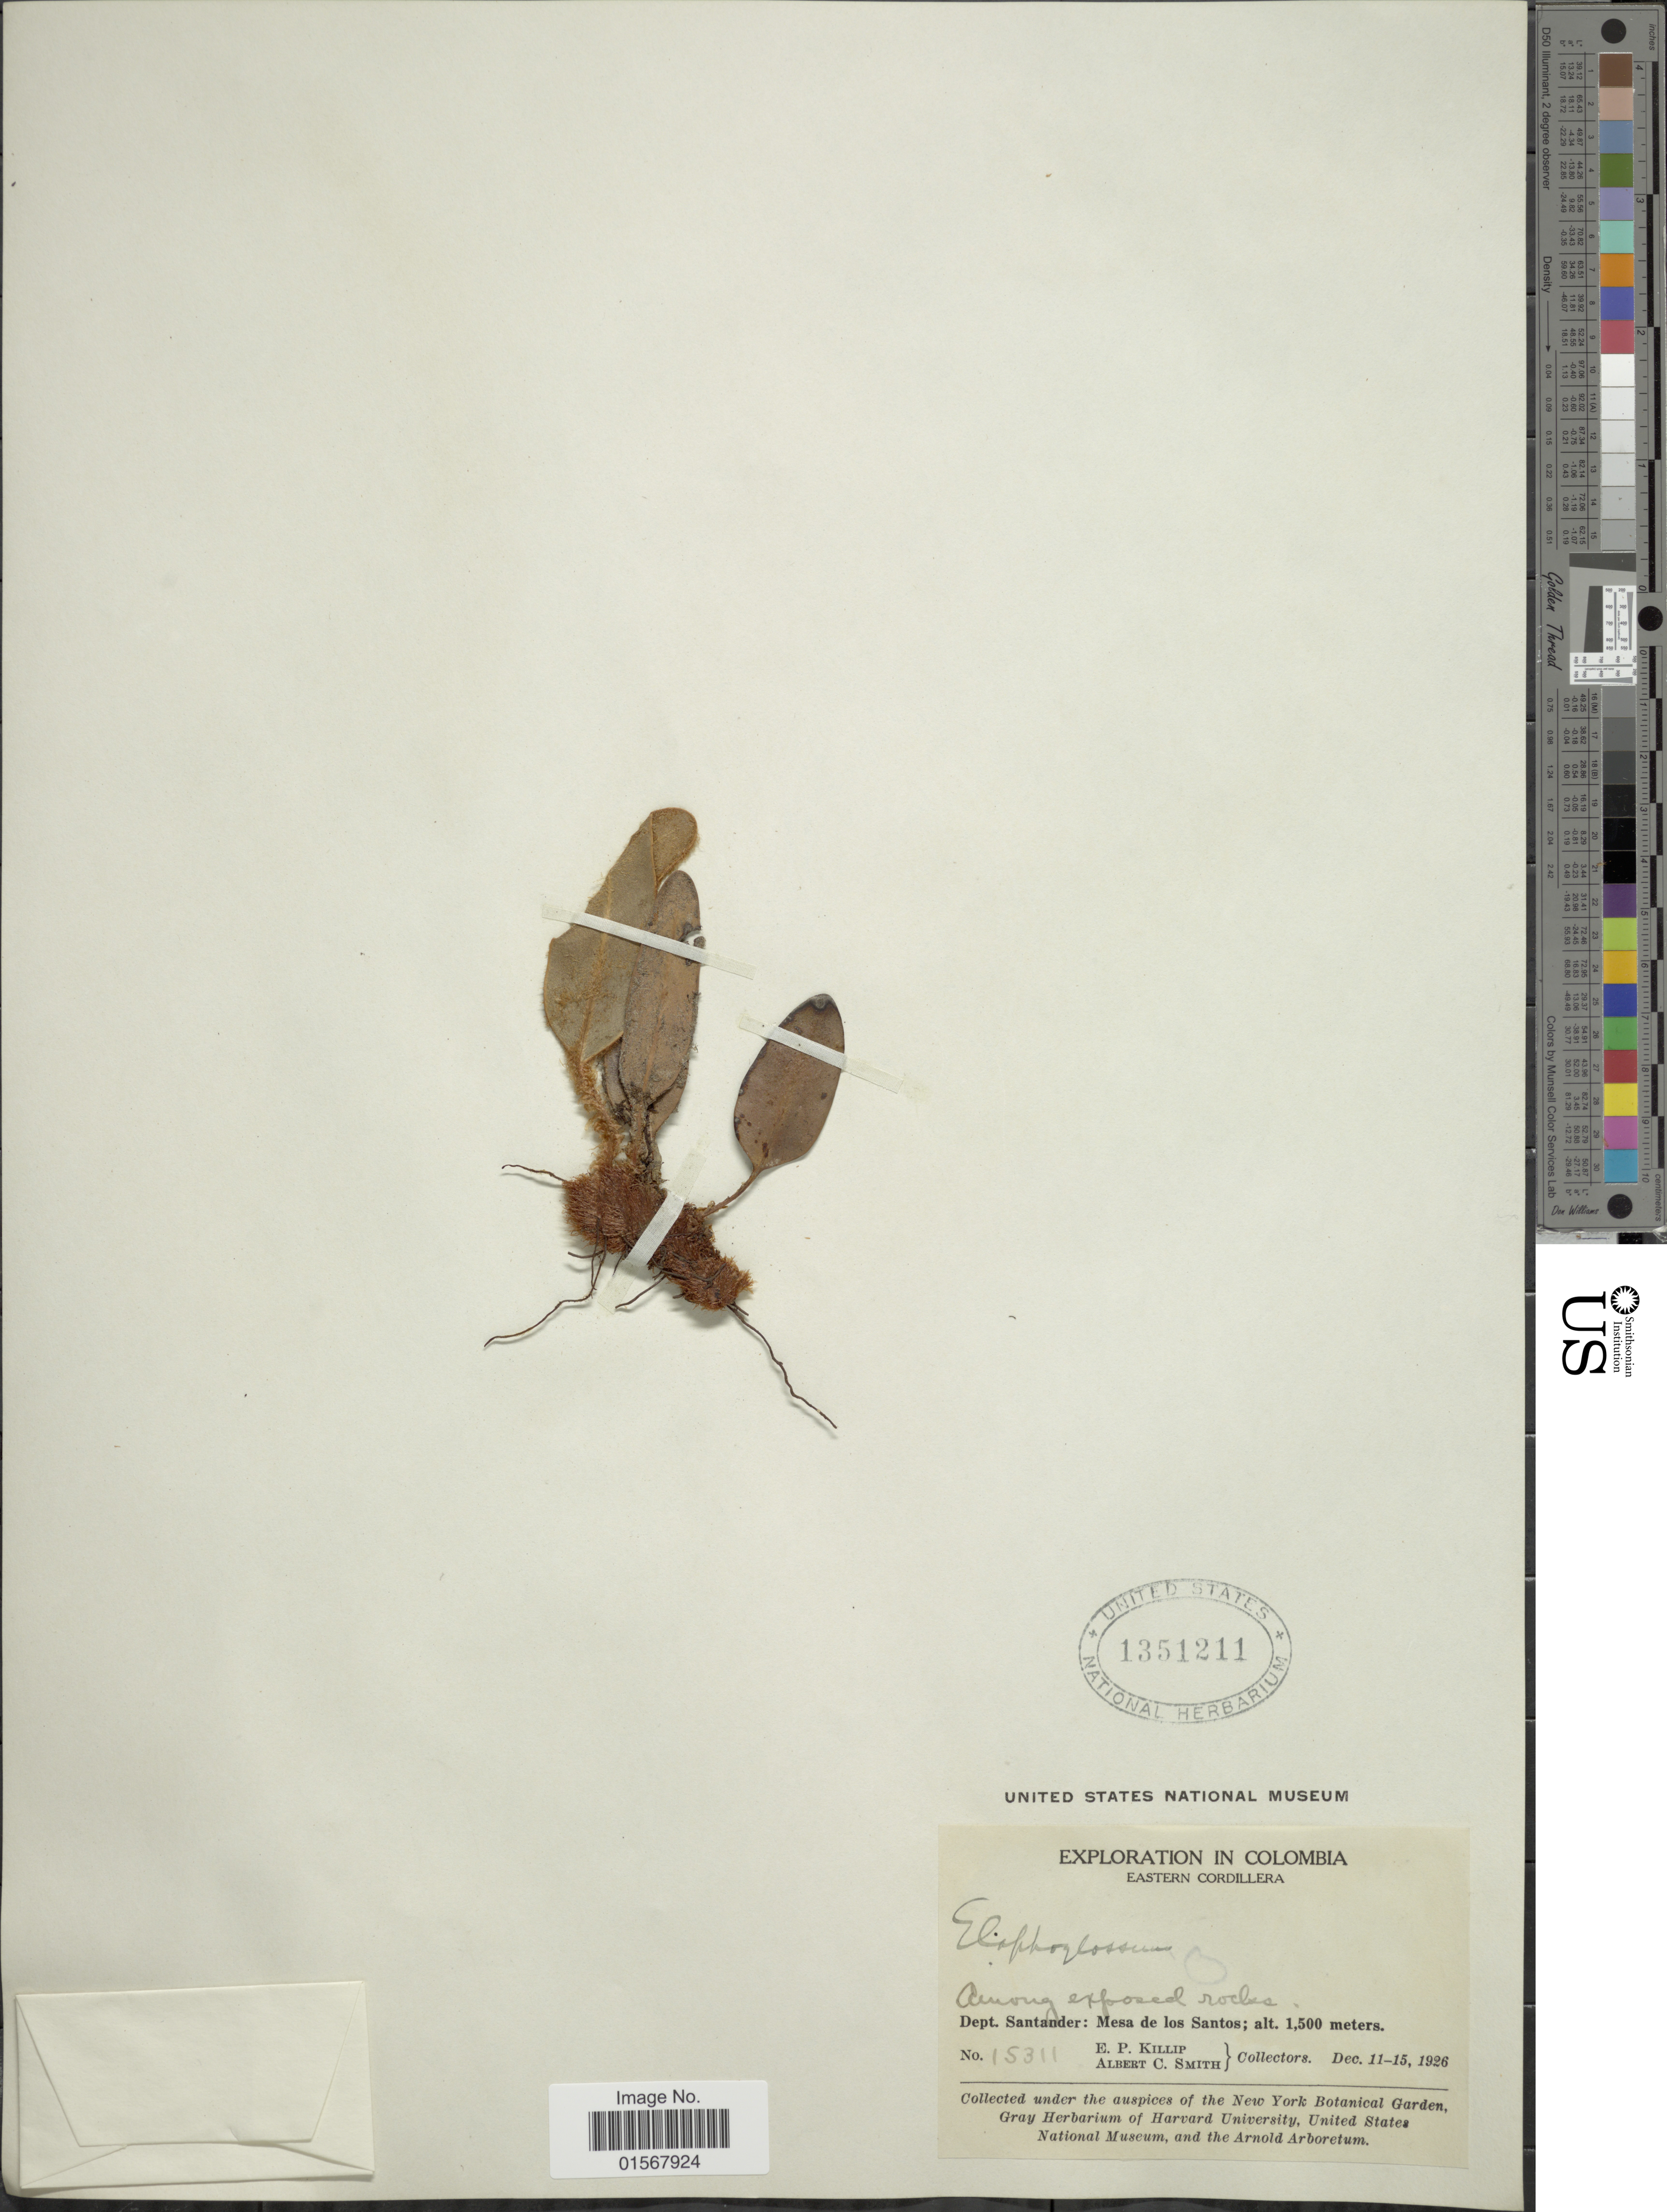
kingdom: Plantae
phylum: Tracheophyta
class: Polypodiopsida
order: Polypodiales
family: Dryopteridaceae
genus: Elaphoglossum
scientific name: Elaphoglossum sp.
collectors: E. P. Killip & A. C. Smith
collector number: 15311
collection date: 1926-12-11/1926-12-15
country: Colombia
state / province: Santander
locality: Dept. Santander: Mesa de los Santos, Eastern Cordillera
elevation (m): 1500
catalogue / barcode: US 1351211